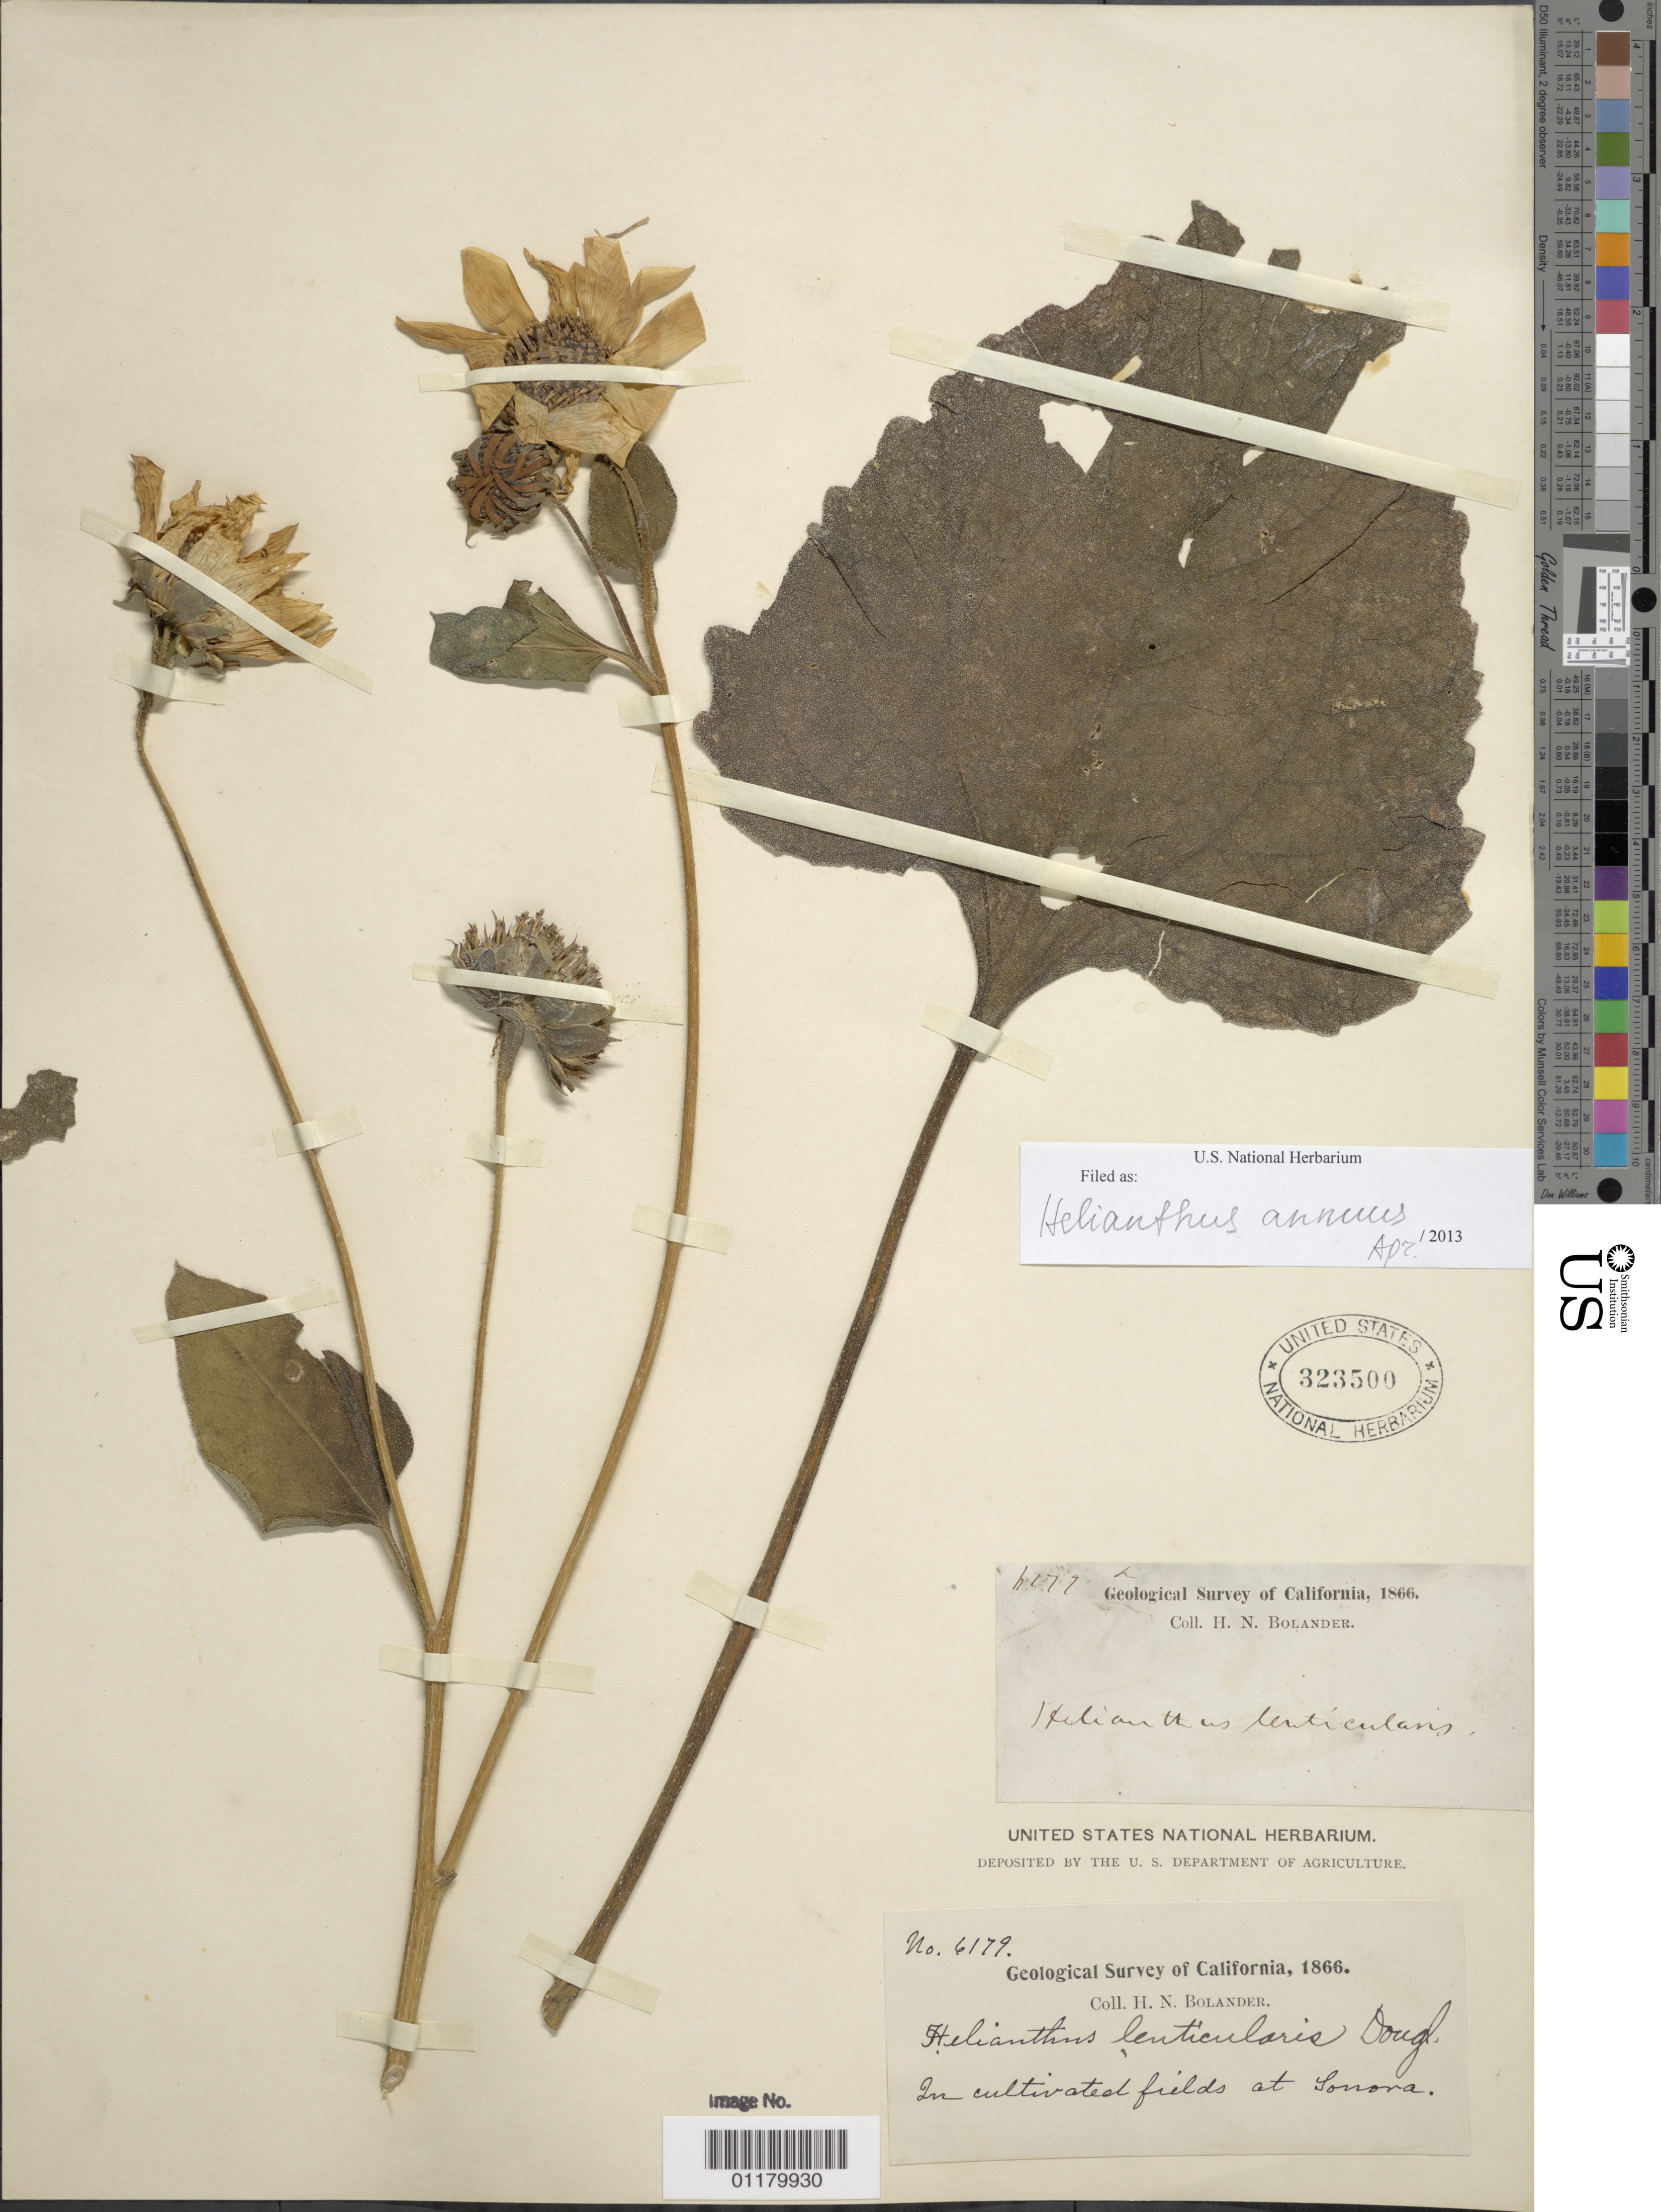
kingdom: Plantae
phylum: Tracheophyta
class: Magnoliopsida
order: Asterales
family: Asteraceae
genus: Helianthus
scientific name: Helianthus annuus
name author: L.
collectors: H. Bolander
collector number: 6179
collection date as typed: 1866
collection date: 1866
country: United States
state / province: California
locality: In cultivated fields at Sonora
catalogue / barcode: US 323500